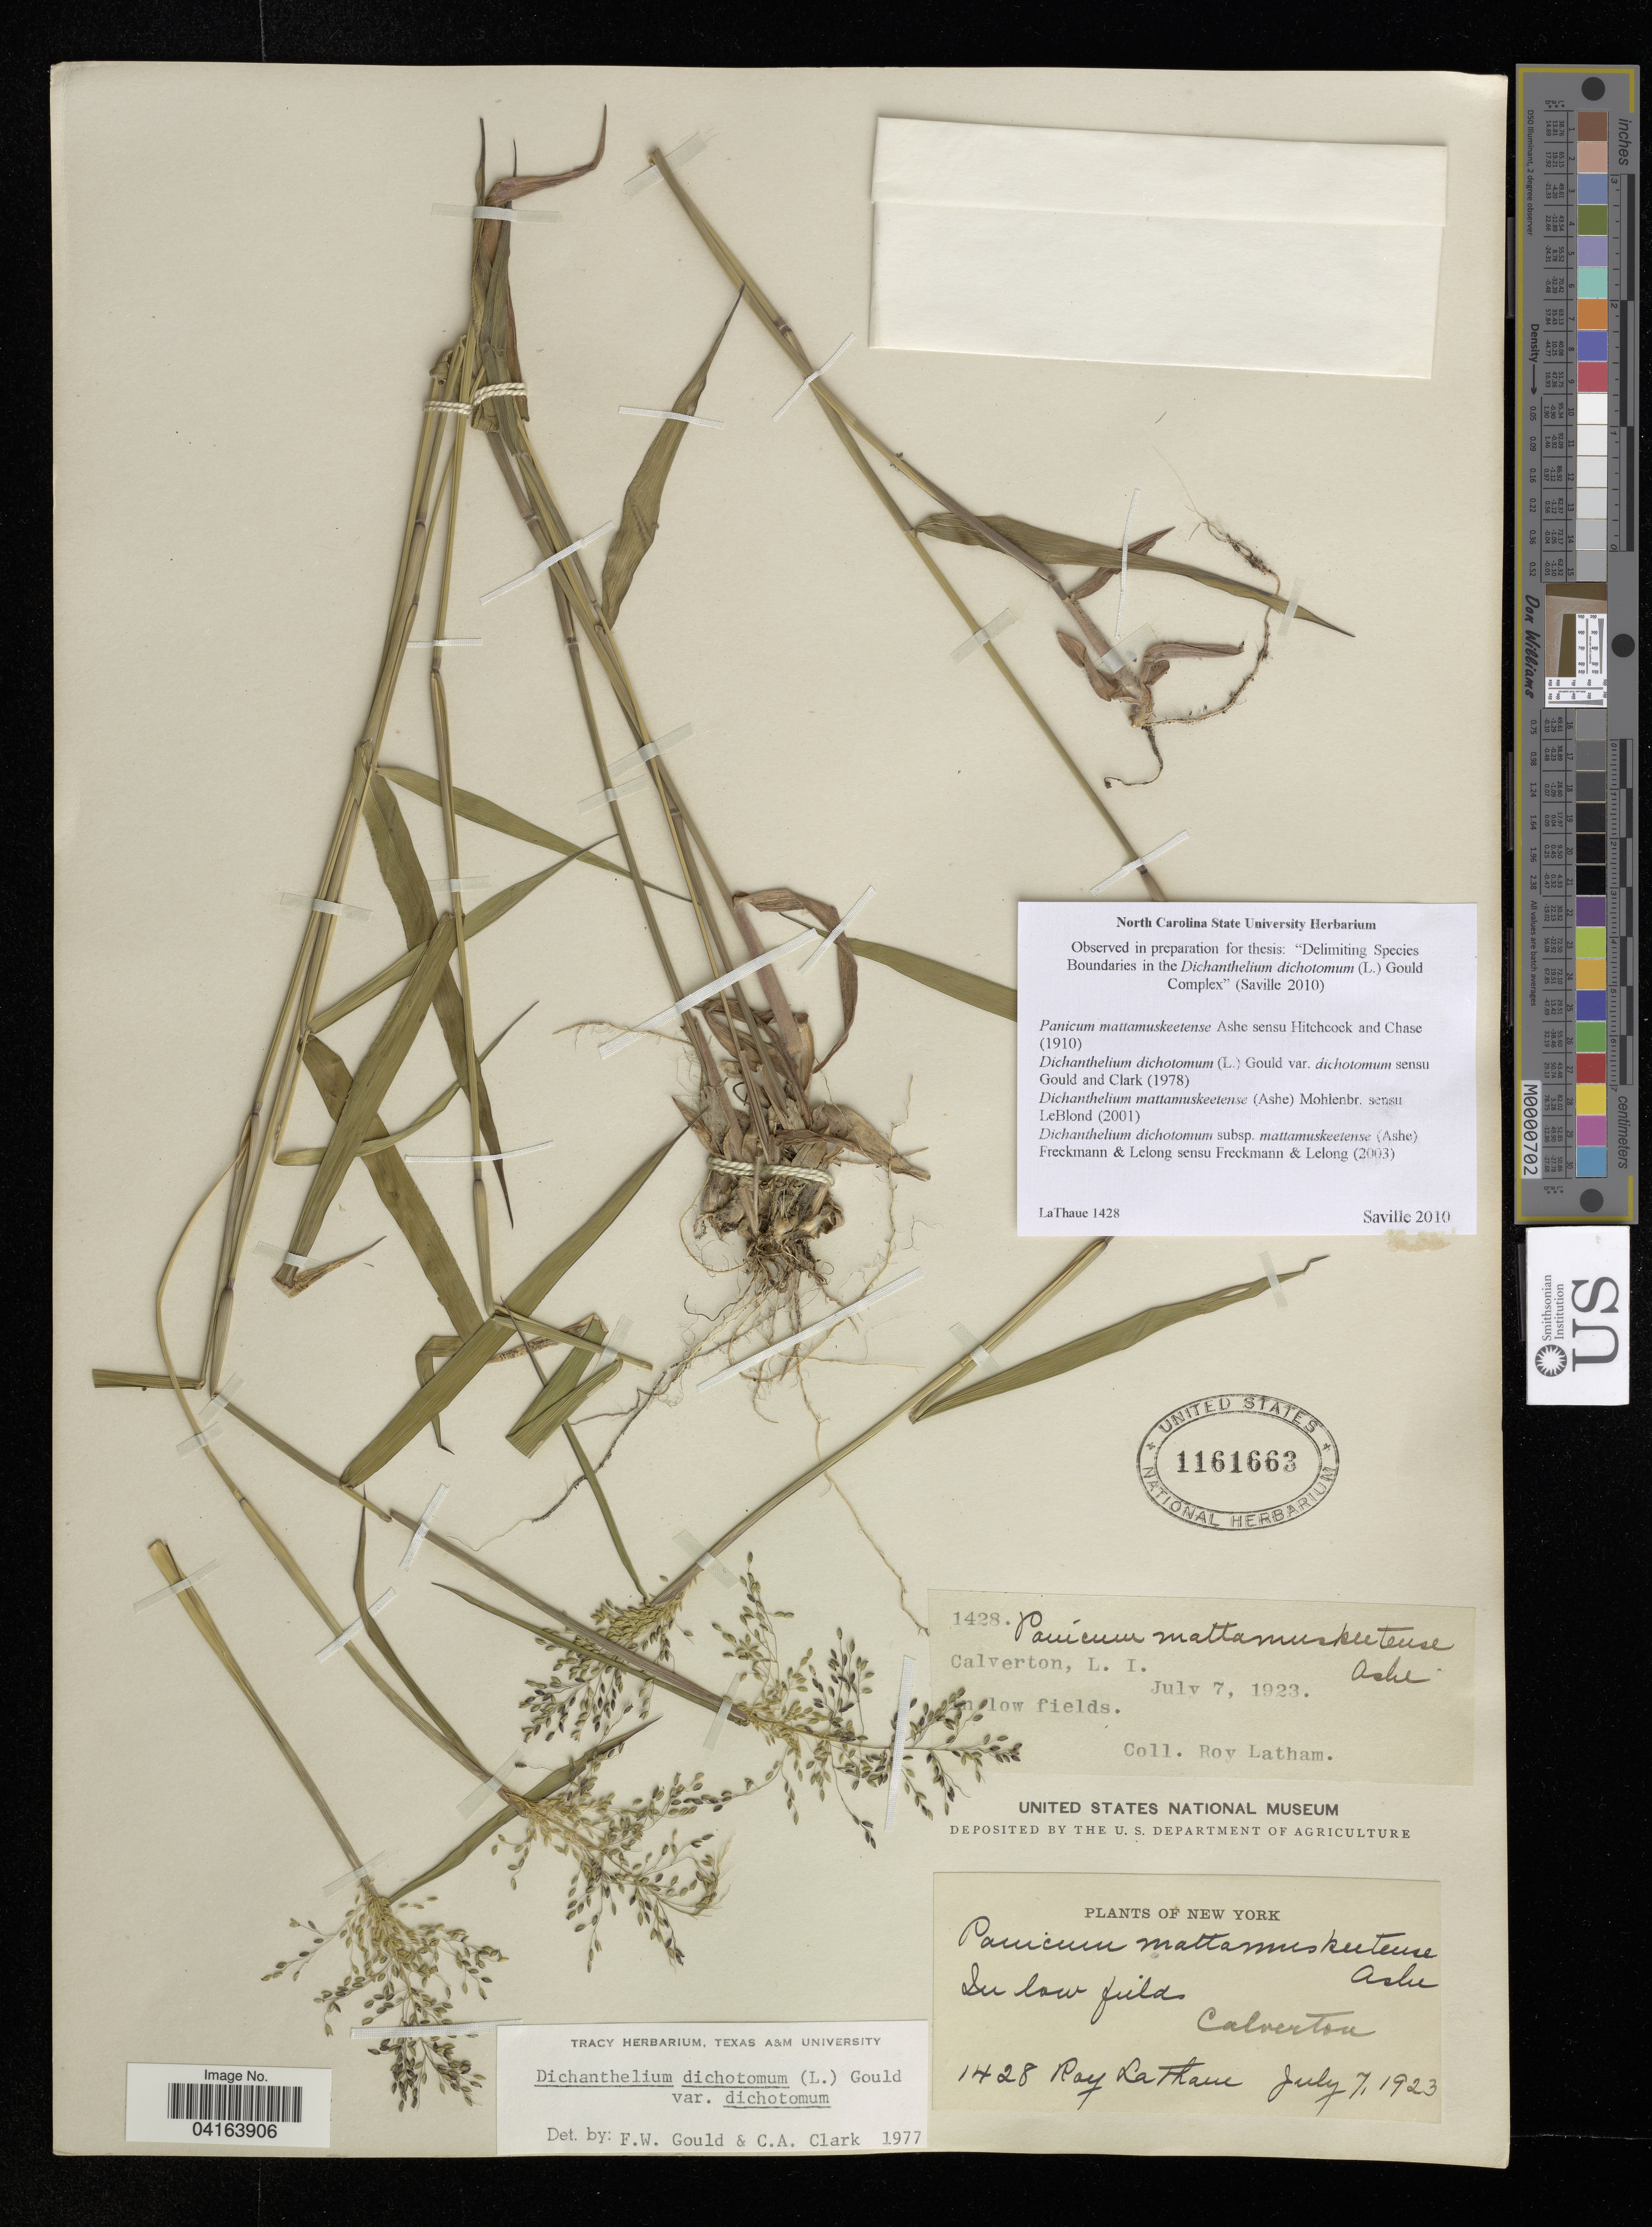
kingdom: Plantae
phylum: Tracheophyta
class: Liliopsida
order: Poales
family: Poaceae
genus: Dichanthelium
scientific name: Dichanthelium dichotomum subsp. mattamuskeetense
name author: (Ashe) Freckmann & Lelong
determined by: Saville, A. C., (NCSC), North Carolina State University (UNITED STATES)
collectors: R. Latham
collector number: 1428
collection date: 1923-07-07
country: United States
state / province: New York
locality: Calverton.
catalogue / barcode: US 1161663